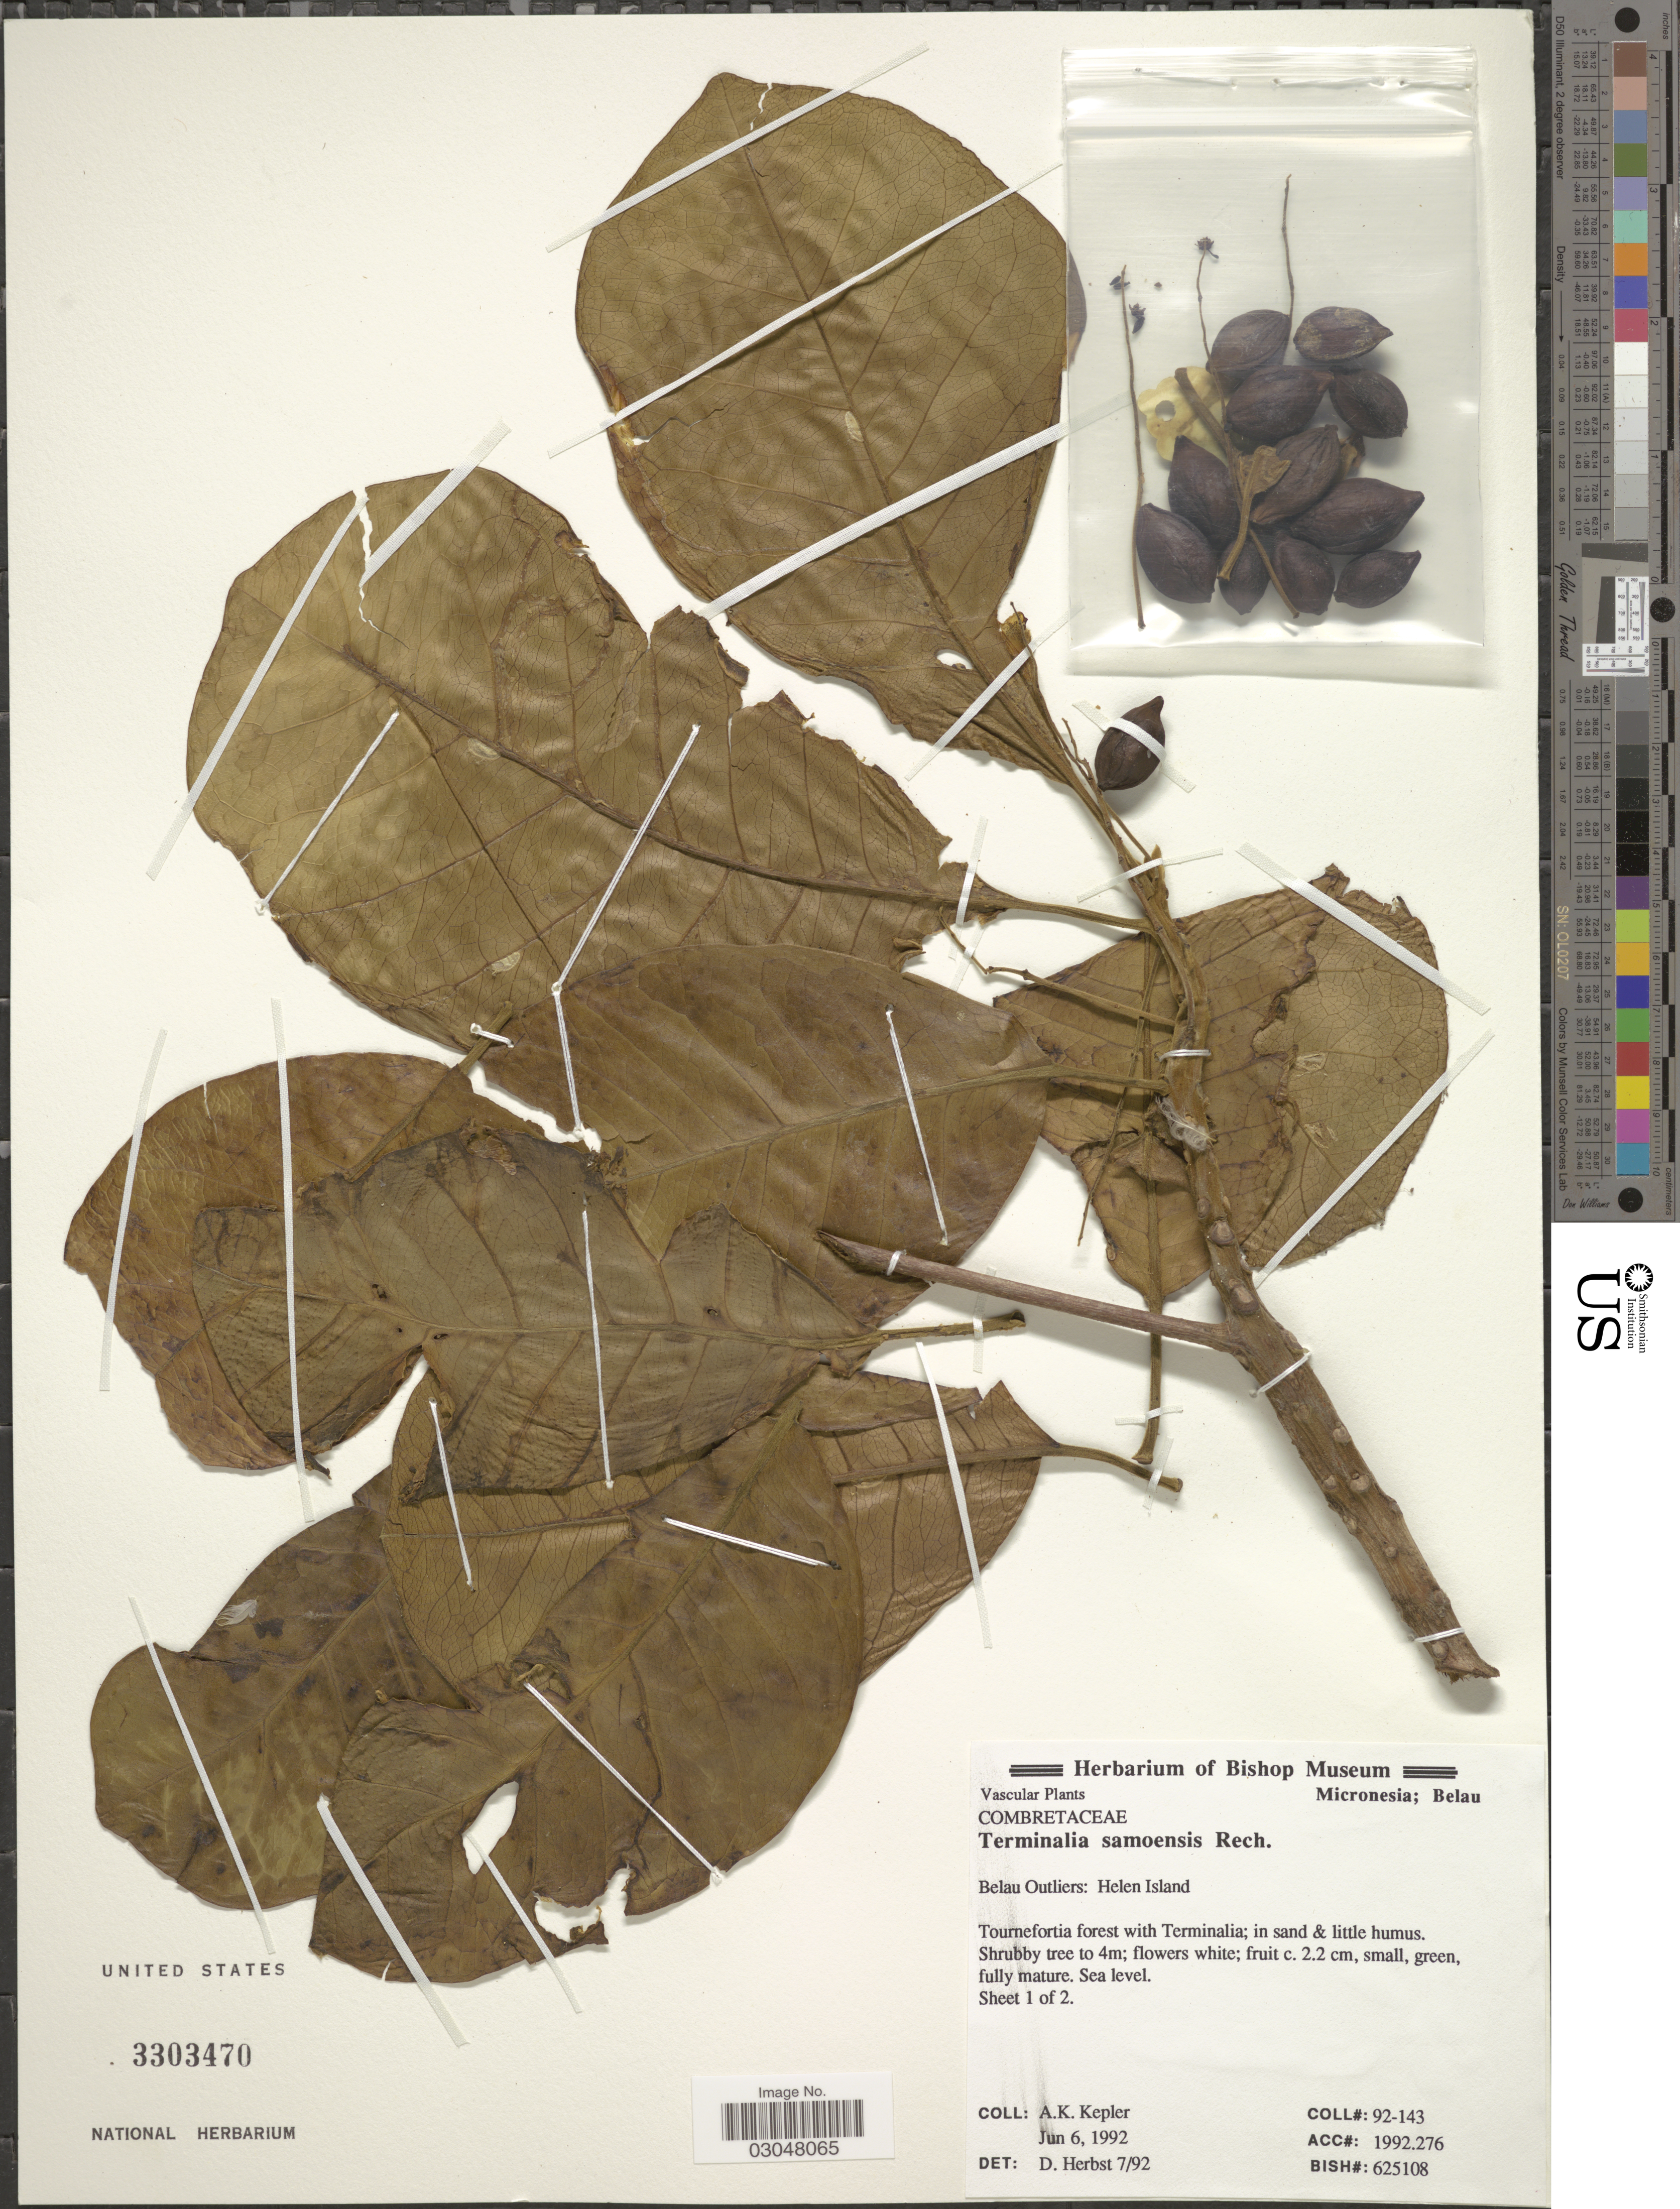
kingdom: Plantae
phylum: Tracheophyta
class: Magnoliopsida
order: Myrtales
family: Combretaceae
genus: Terminalia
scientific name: Terminalia samoensis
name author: Rech.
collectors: A. K. Kepler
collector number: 92-143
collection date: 1992-06-06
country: Palau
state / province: Belau Outliers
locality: Belau Outliers: Helen Island.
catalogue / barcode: US 3303470